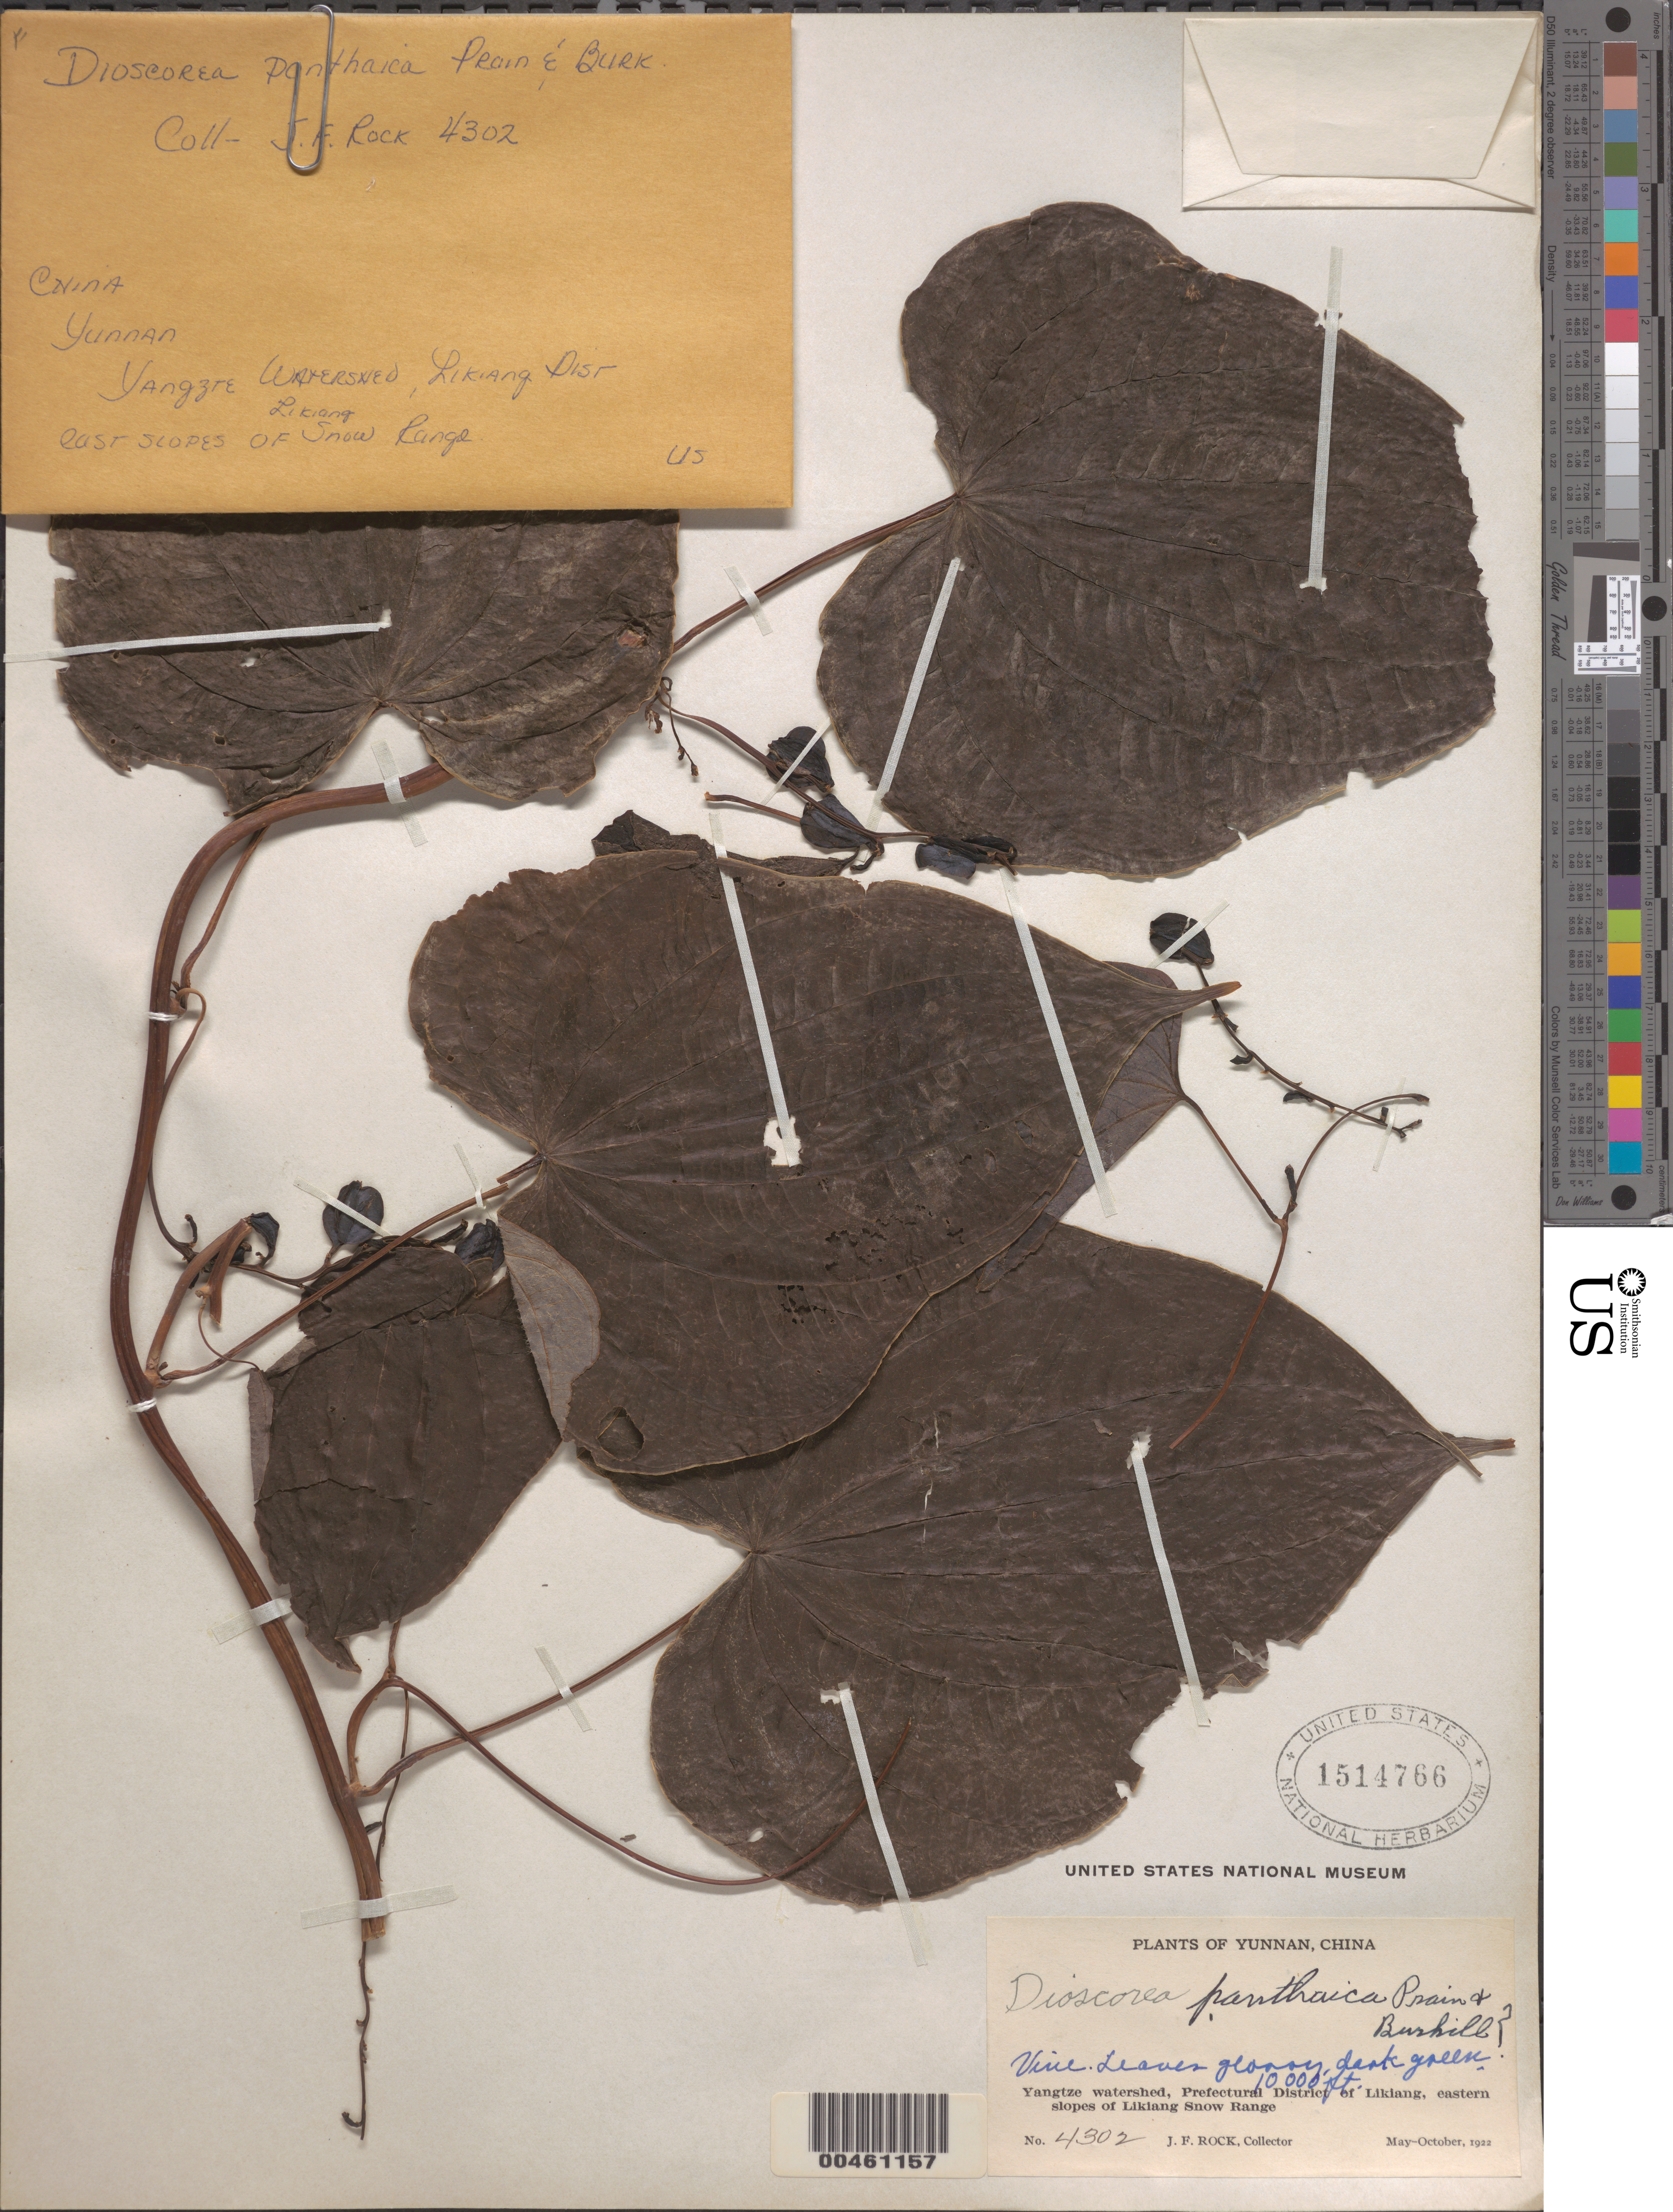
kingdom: Plantae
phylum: Tracheophyta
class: Liliopsida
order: Dioscoreales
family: Dioscoreaceae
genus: Dioscorea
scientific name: Dioscorea panthaica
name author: Prain & Burkill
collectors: J. F. Rock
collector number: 4302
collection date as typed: May 1922 to -- Oct 1922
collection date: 1922-05/1922-10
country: China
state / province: Yunnan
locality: Yangtze watershed, Prefectural District of Likiang, eastern slopes of Likiang snow range, Likiang (Dayan) District (?)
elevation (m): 3048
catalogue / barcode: US 1514766